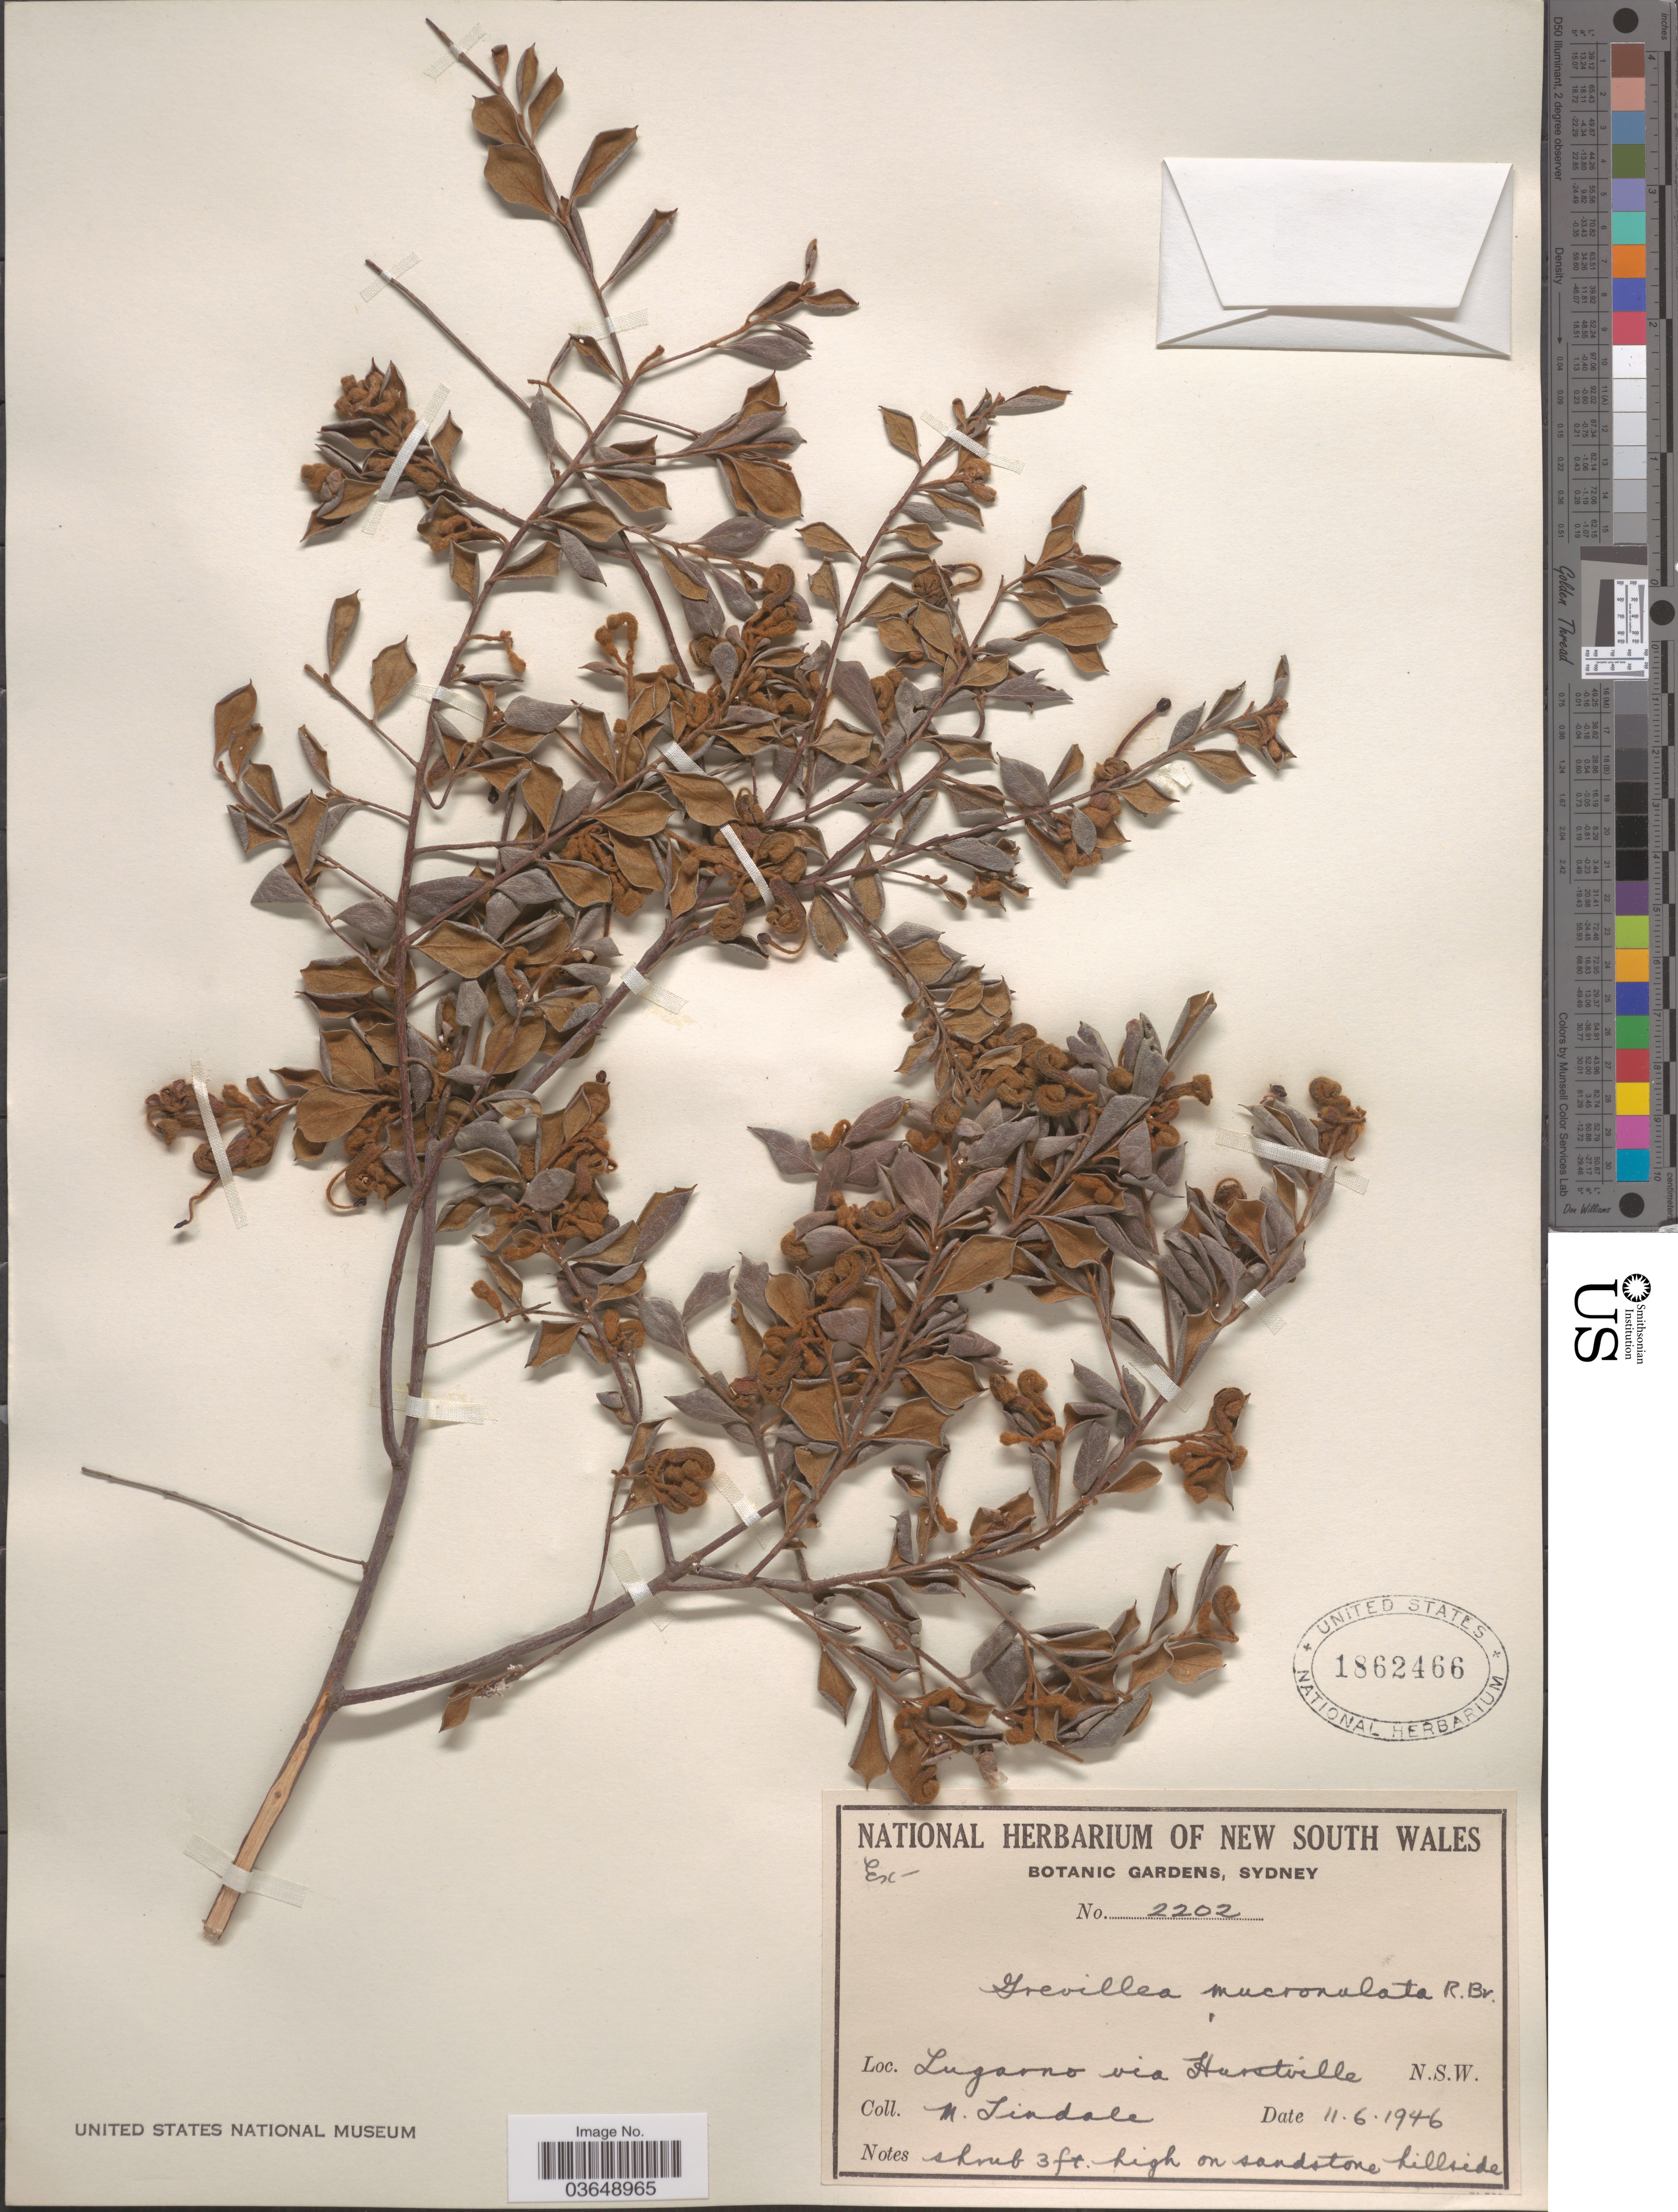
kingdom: Plantae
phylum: Tracheophyta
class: Magnoliopsida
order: Proteales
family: Proteaceae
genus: Grevillea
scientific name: Grevillea mucronulata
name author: R. Br.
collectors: M. D. Tindale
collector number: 2202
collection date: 1946-06-11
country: Australia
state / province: New South Wales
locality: Lugarno via Hurstville.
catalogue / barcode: US 1862466